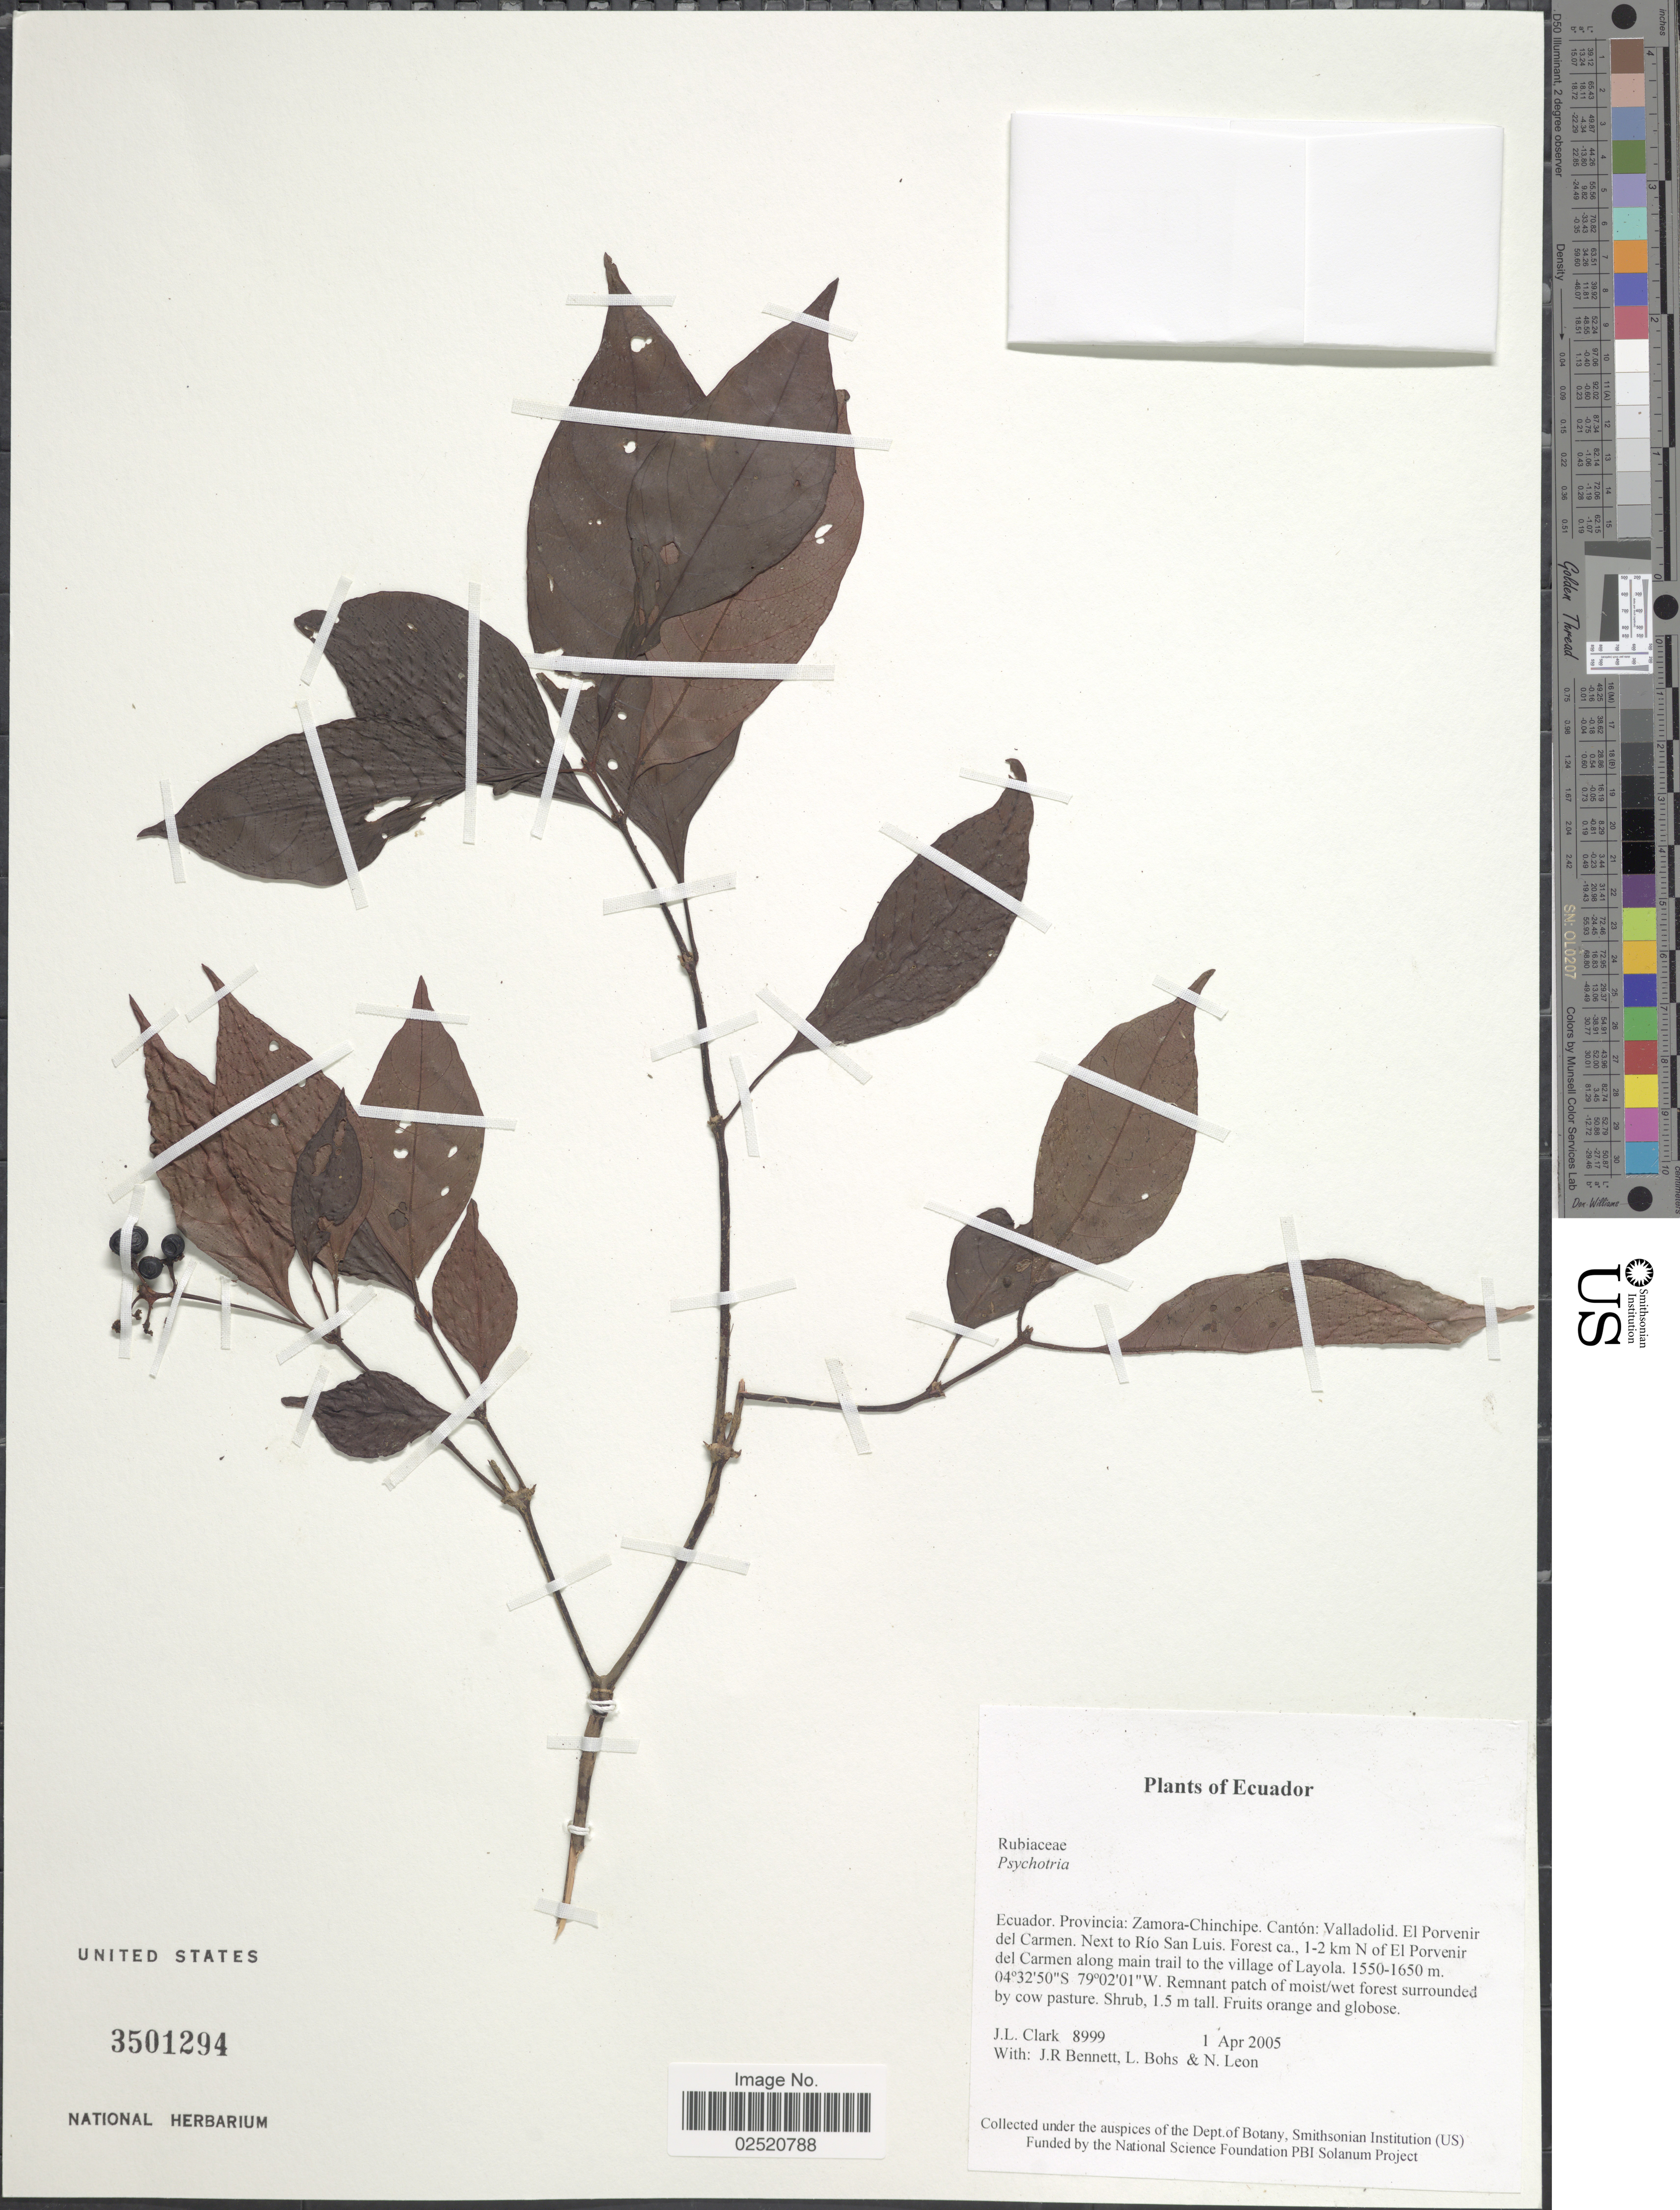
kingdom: Plantae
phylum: Tracheophyta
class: Magnoliopsida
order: Gentianales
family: Rubiaceae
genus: Psychotria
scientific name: Psychotria sp.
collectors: J. L. Clark, J. R. Bennett, L. A. Bohs & N. Leon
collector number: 8999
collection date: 2005-04-01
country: Ecuador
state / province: Zamora-Chinchipe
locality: Canton: Valladolid, El Porvenir del Carmen, next to Rio San Luis, forest ca. 1-2 km N of El Porvenir del Carmen along mail trail to the village of Layola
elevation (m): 1550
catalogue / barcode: US 3501294